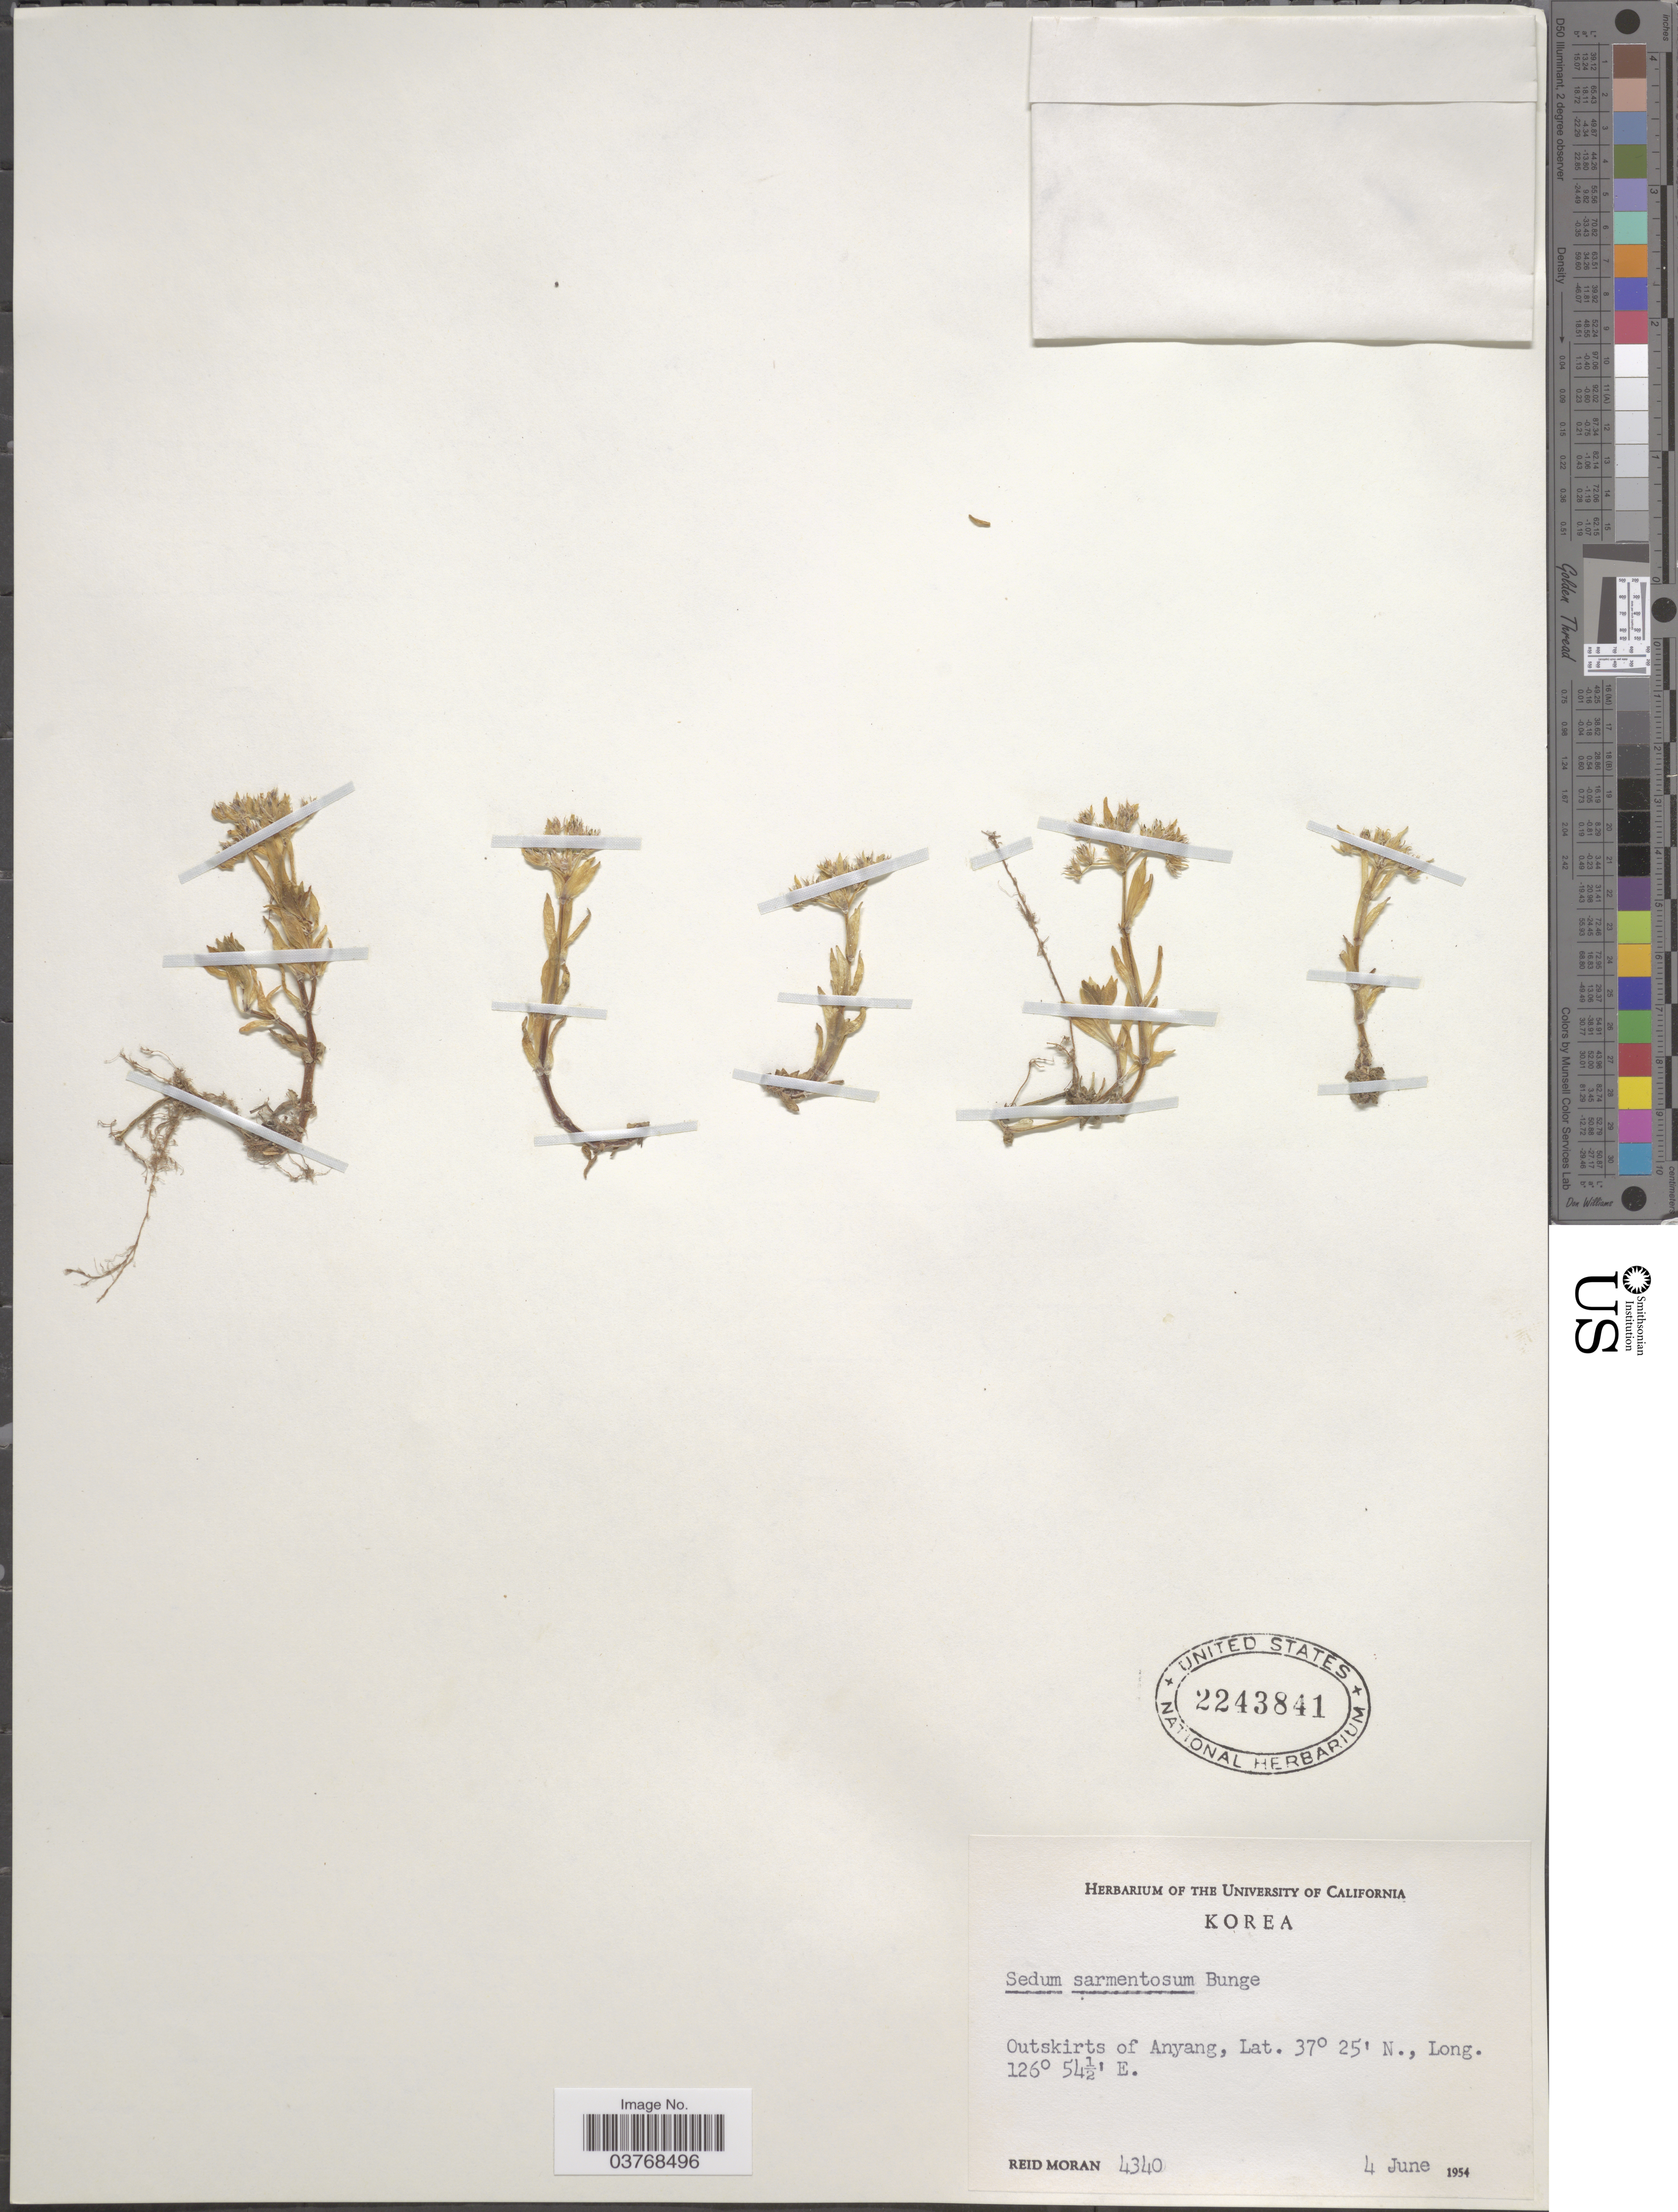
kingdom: Plantae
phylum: Tracheophyta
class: Magnoliopsida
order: Saxifragales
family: Crassulaceae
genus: Sedum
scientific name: Sedum sarmentosum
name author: Bunge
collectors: R. Moran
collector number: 4340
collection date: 1954-06-04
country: South Korea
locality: Outskirts of Anyang.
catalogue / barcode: US 2243841